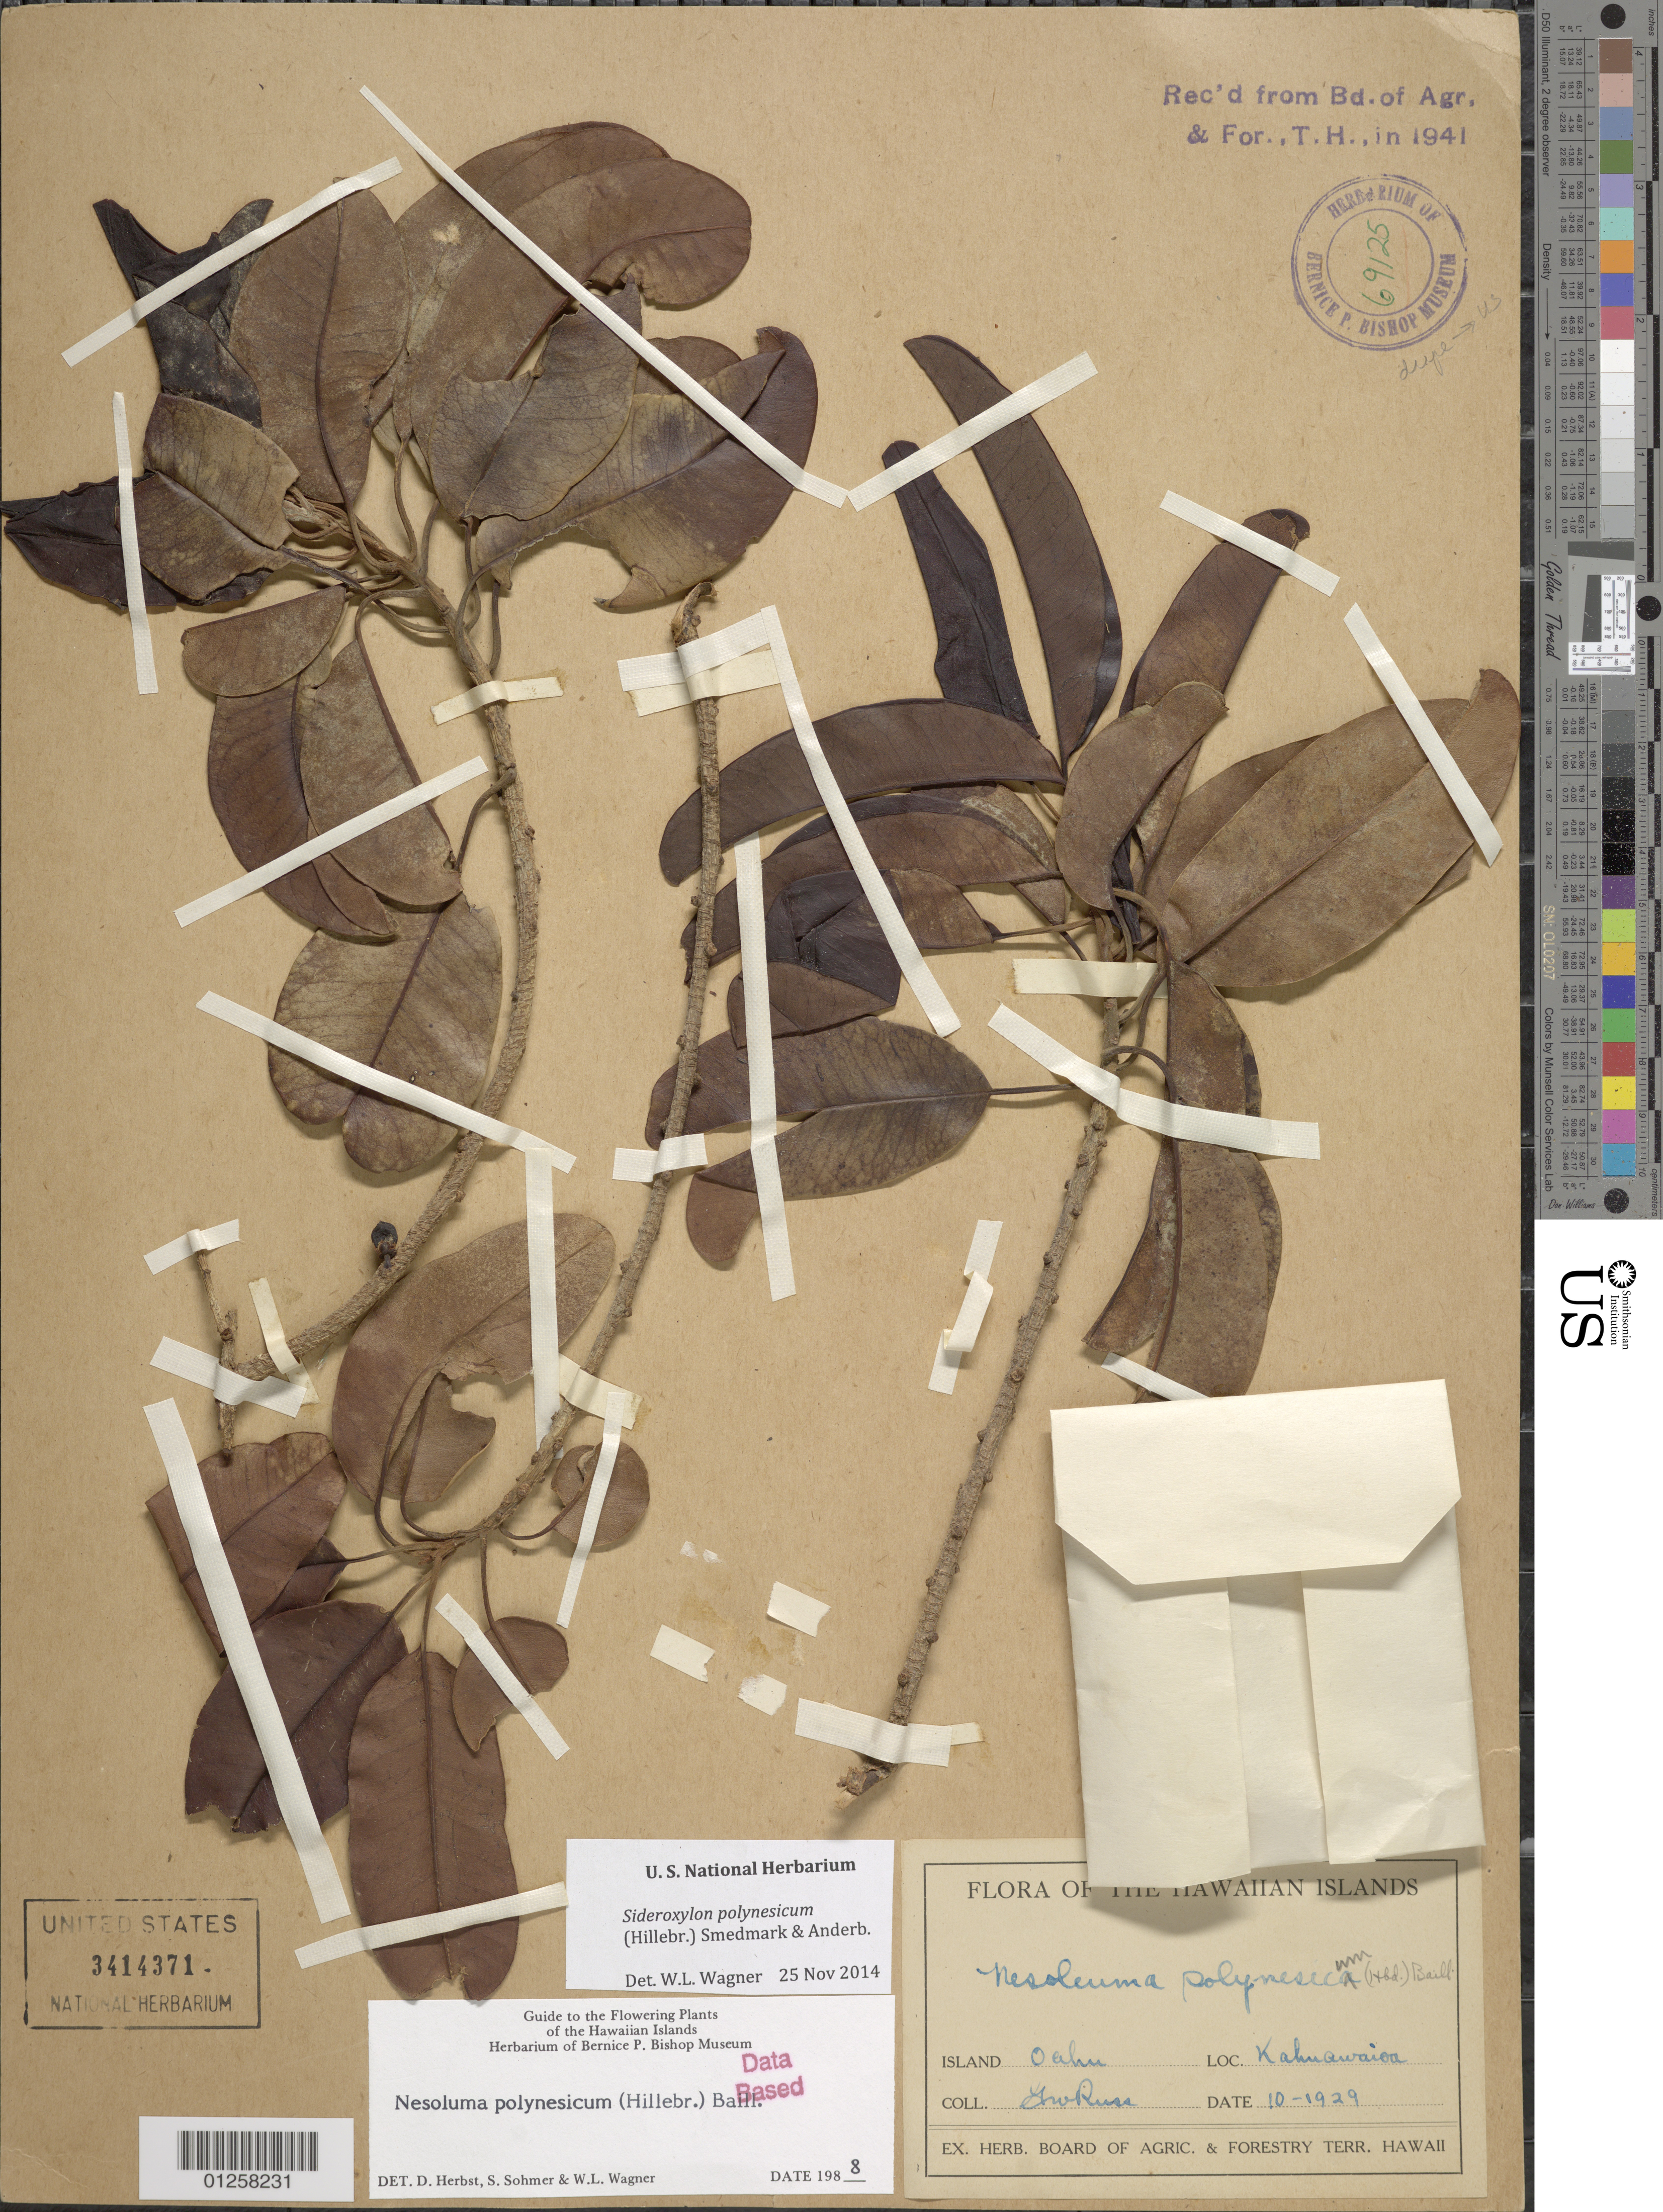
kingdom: Plantae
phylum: Tracheophyta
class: Magnoliopsida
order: Ericales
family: Sapotaceae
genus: Sideroxylon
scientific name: Sideroxylon polynesicum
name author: (Hillebr.) Smedmark & Anderb.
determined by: Wagner, W. L., (BOT), Smithsonian Institution - National Museum of Natural History (UNITED STATES)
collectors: J. Russ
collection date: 1929-10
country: United States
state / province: Hawaii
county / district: Honolulu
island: Oahu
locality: Kahuawaioa.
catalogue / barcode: US 3414371